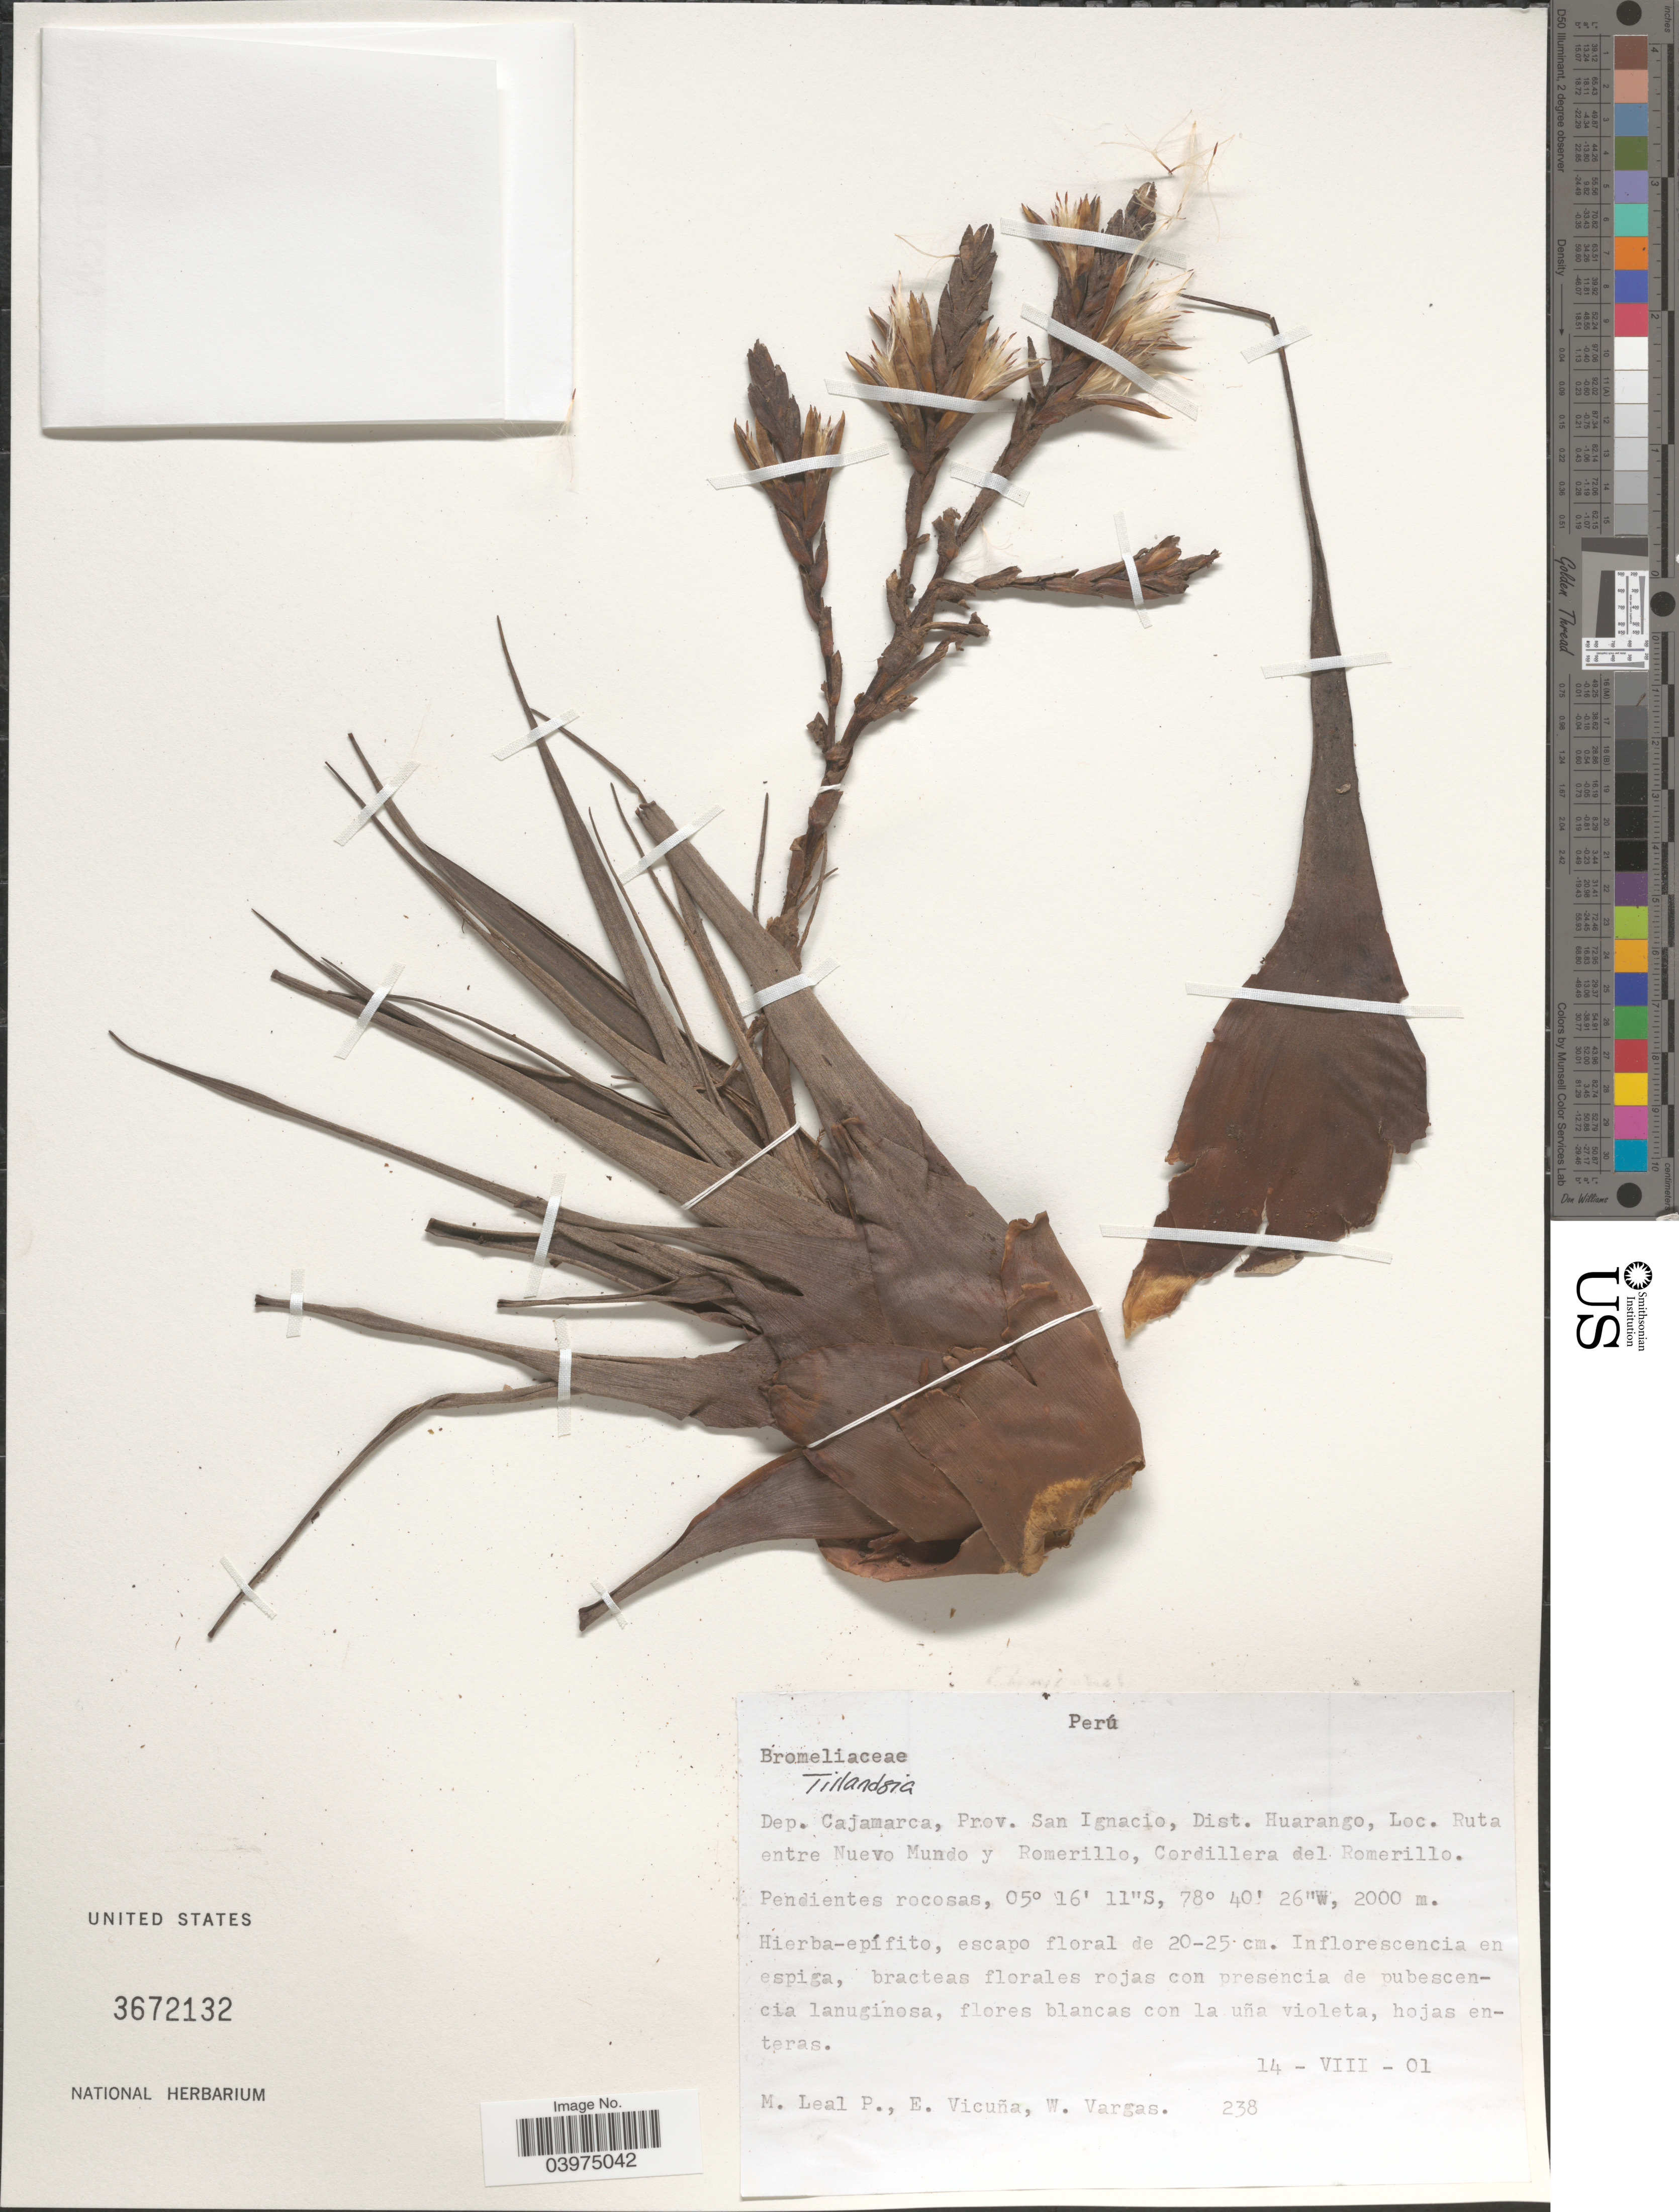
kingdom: Plantae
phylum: Tracheophyta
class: Liliopsida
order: Poales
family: Bromeliaceae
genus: Tillandsia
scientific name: Tillandsia sp.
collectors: M. Leal P., E. Vicuña & W. Vargas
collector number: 238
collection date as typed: Transcribed d/m/y: 14/8/1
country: Peru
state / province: Cajamarca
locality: Dep. Cajamarca, Prov. San Ignacio, Dist. Huarango, Ruta entre Nuevo Mundo y Romerillo, Cordillera del Romerillo.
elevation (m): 2000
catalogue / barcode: US 3672132